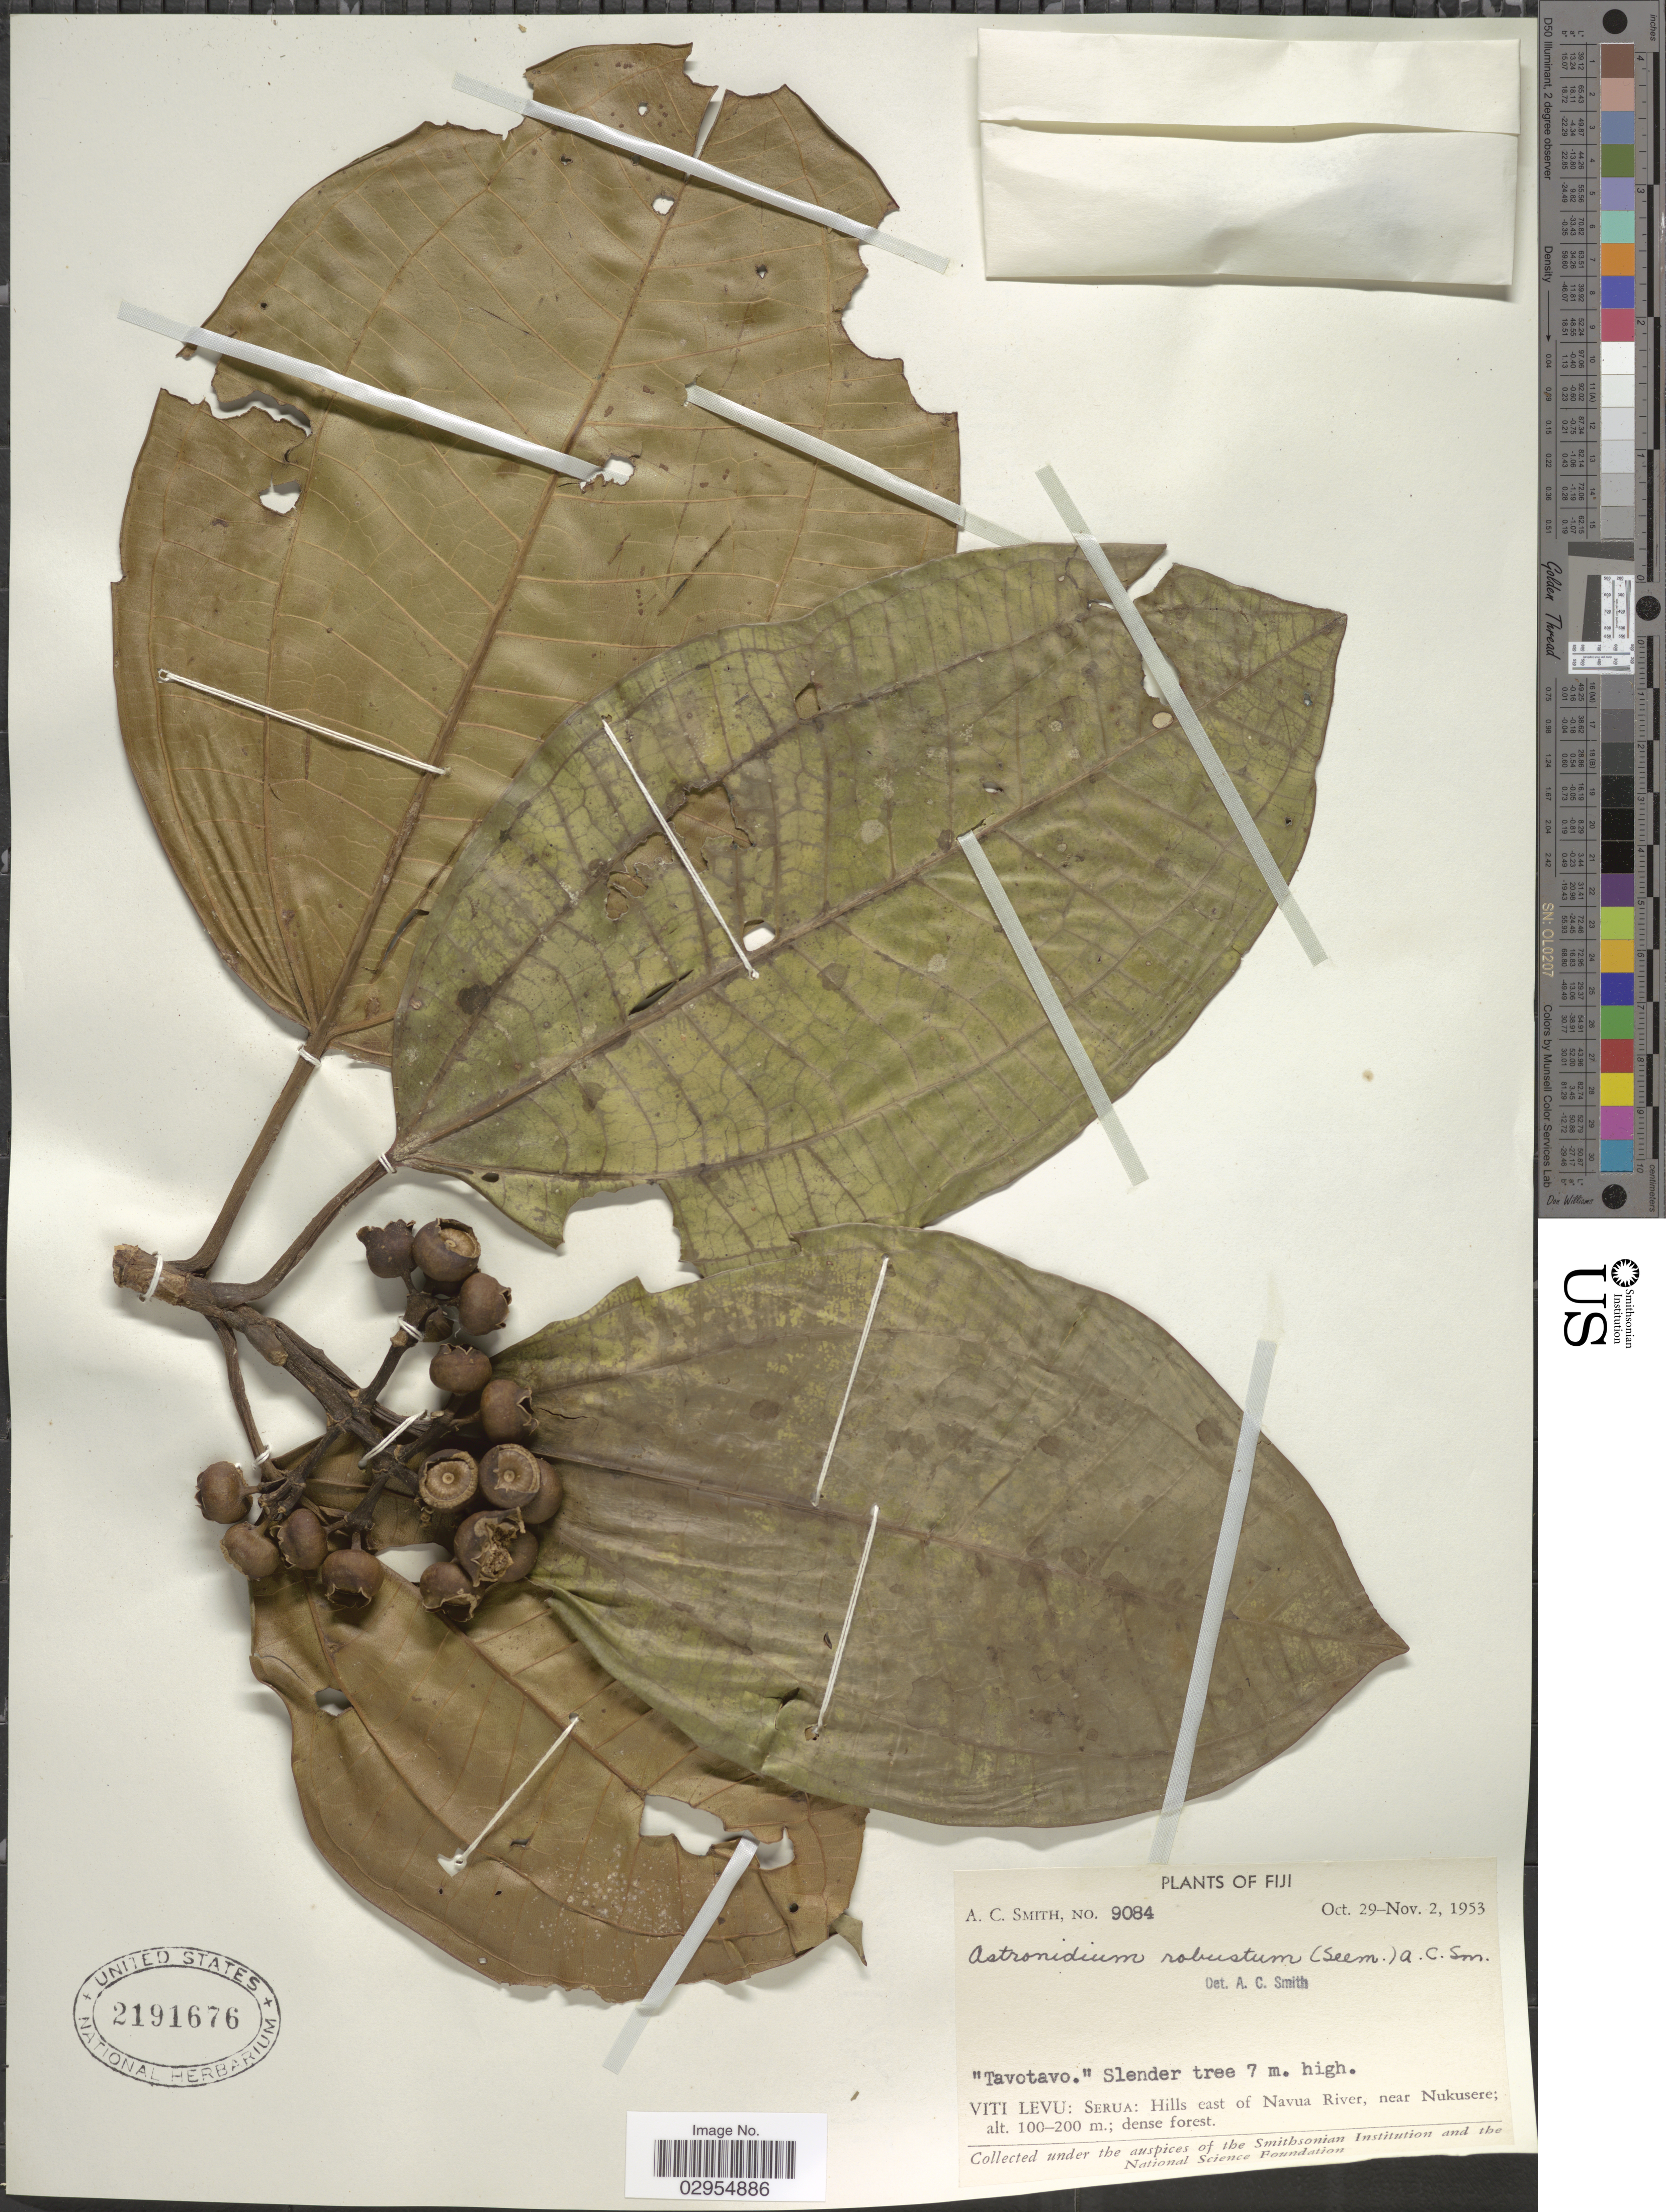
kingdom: Plantae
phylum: Tracheophyta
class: Magnoliopsida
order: Myrtales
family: Melastomataceae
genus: Astronidium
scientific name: Astronidium robustum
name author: (Seem.) A.C. Sm.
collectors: A. C. Smith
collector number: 9084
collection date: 1953-10-29/1953-11-02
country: Fiji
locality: Viti Levu: Serua: Hills east of Navua River, near Nukusere.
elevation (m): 100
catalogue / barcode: US 2191676